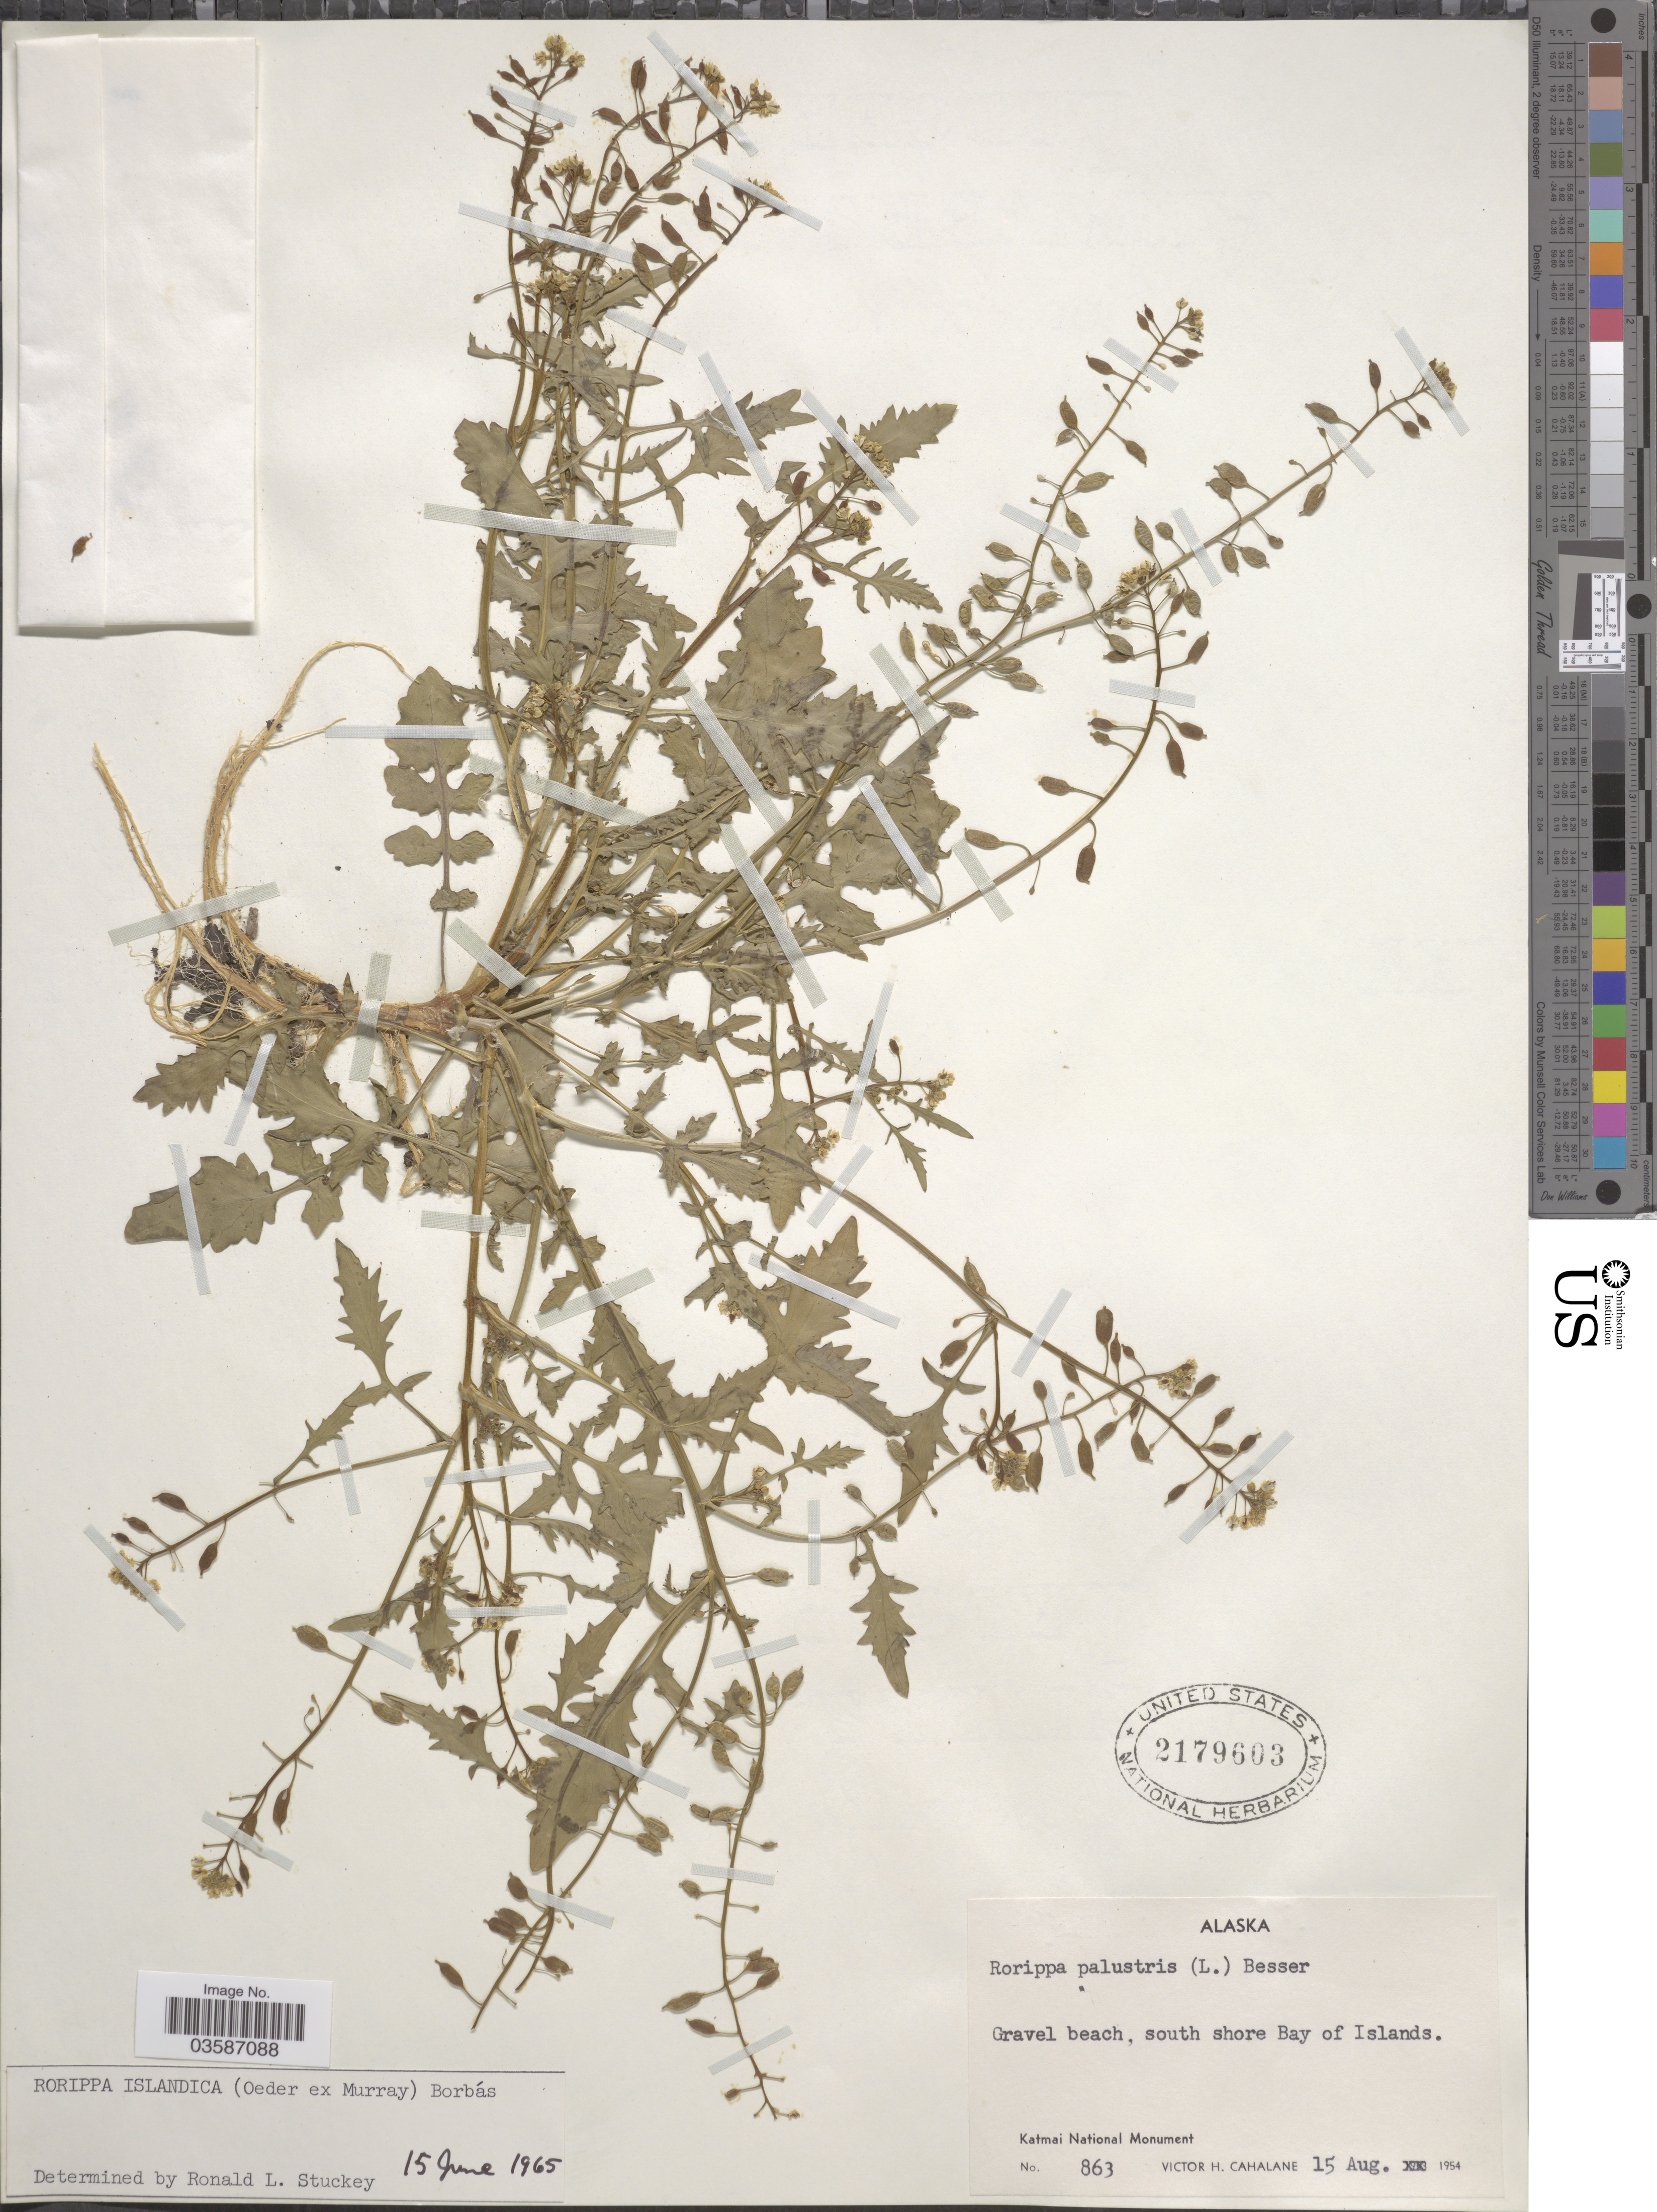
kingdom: Plantae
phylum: Tracheophyta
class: Magnoliopsida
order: Brassicales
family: Brassicaceae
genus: Rorippa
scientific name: Rorippa islandica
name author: (Oeder) Borbás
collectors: V. Cahalane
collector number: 863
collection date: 1954-08-15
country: United States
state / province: Alaska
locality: Gravel beach, south shore Bay of Islands. Katmai National Monument.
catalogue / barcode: US 2179603